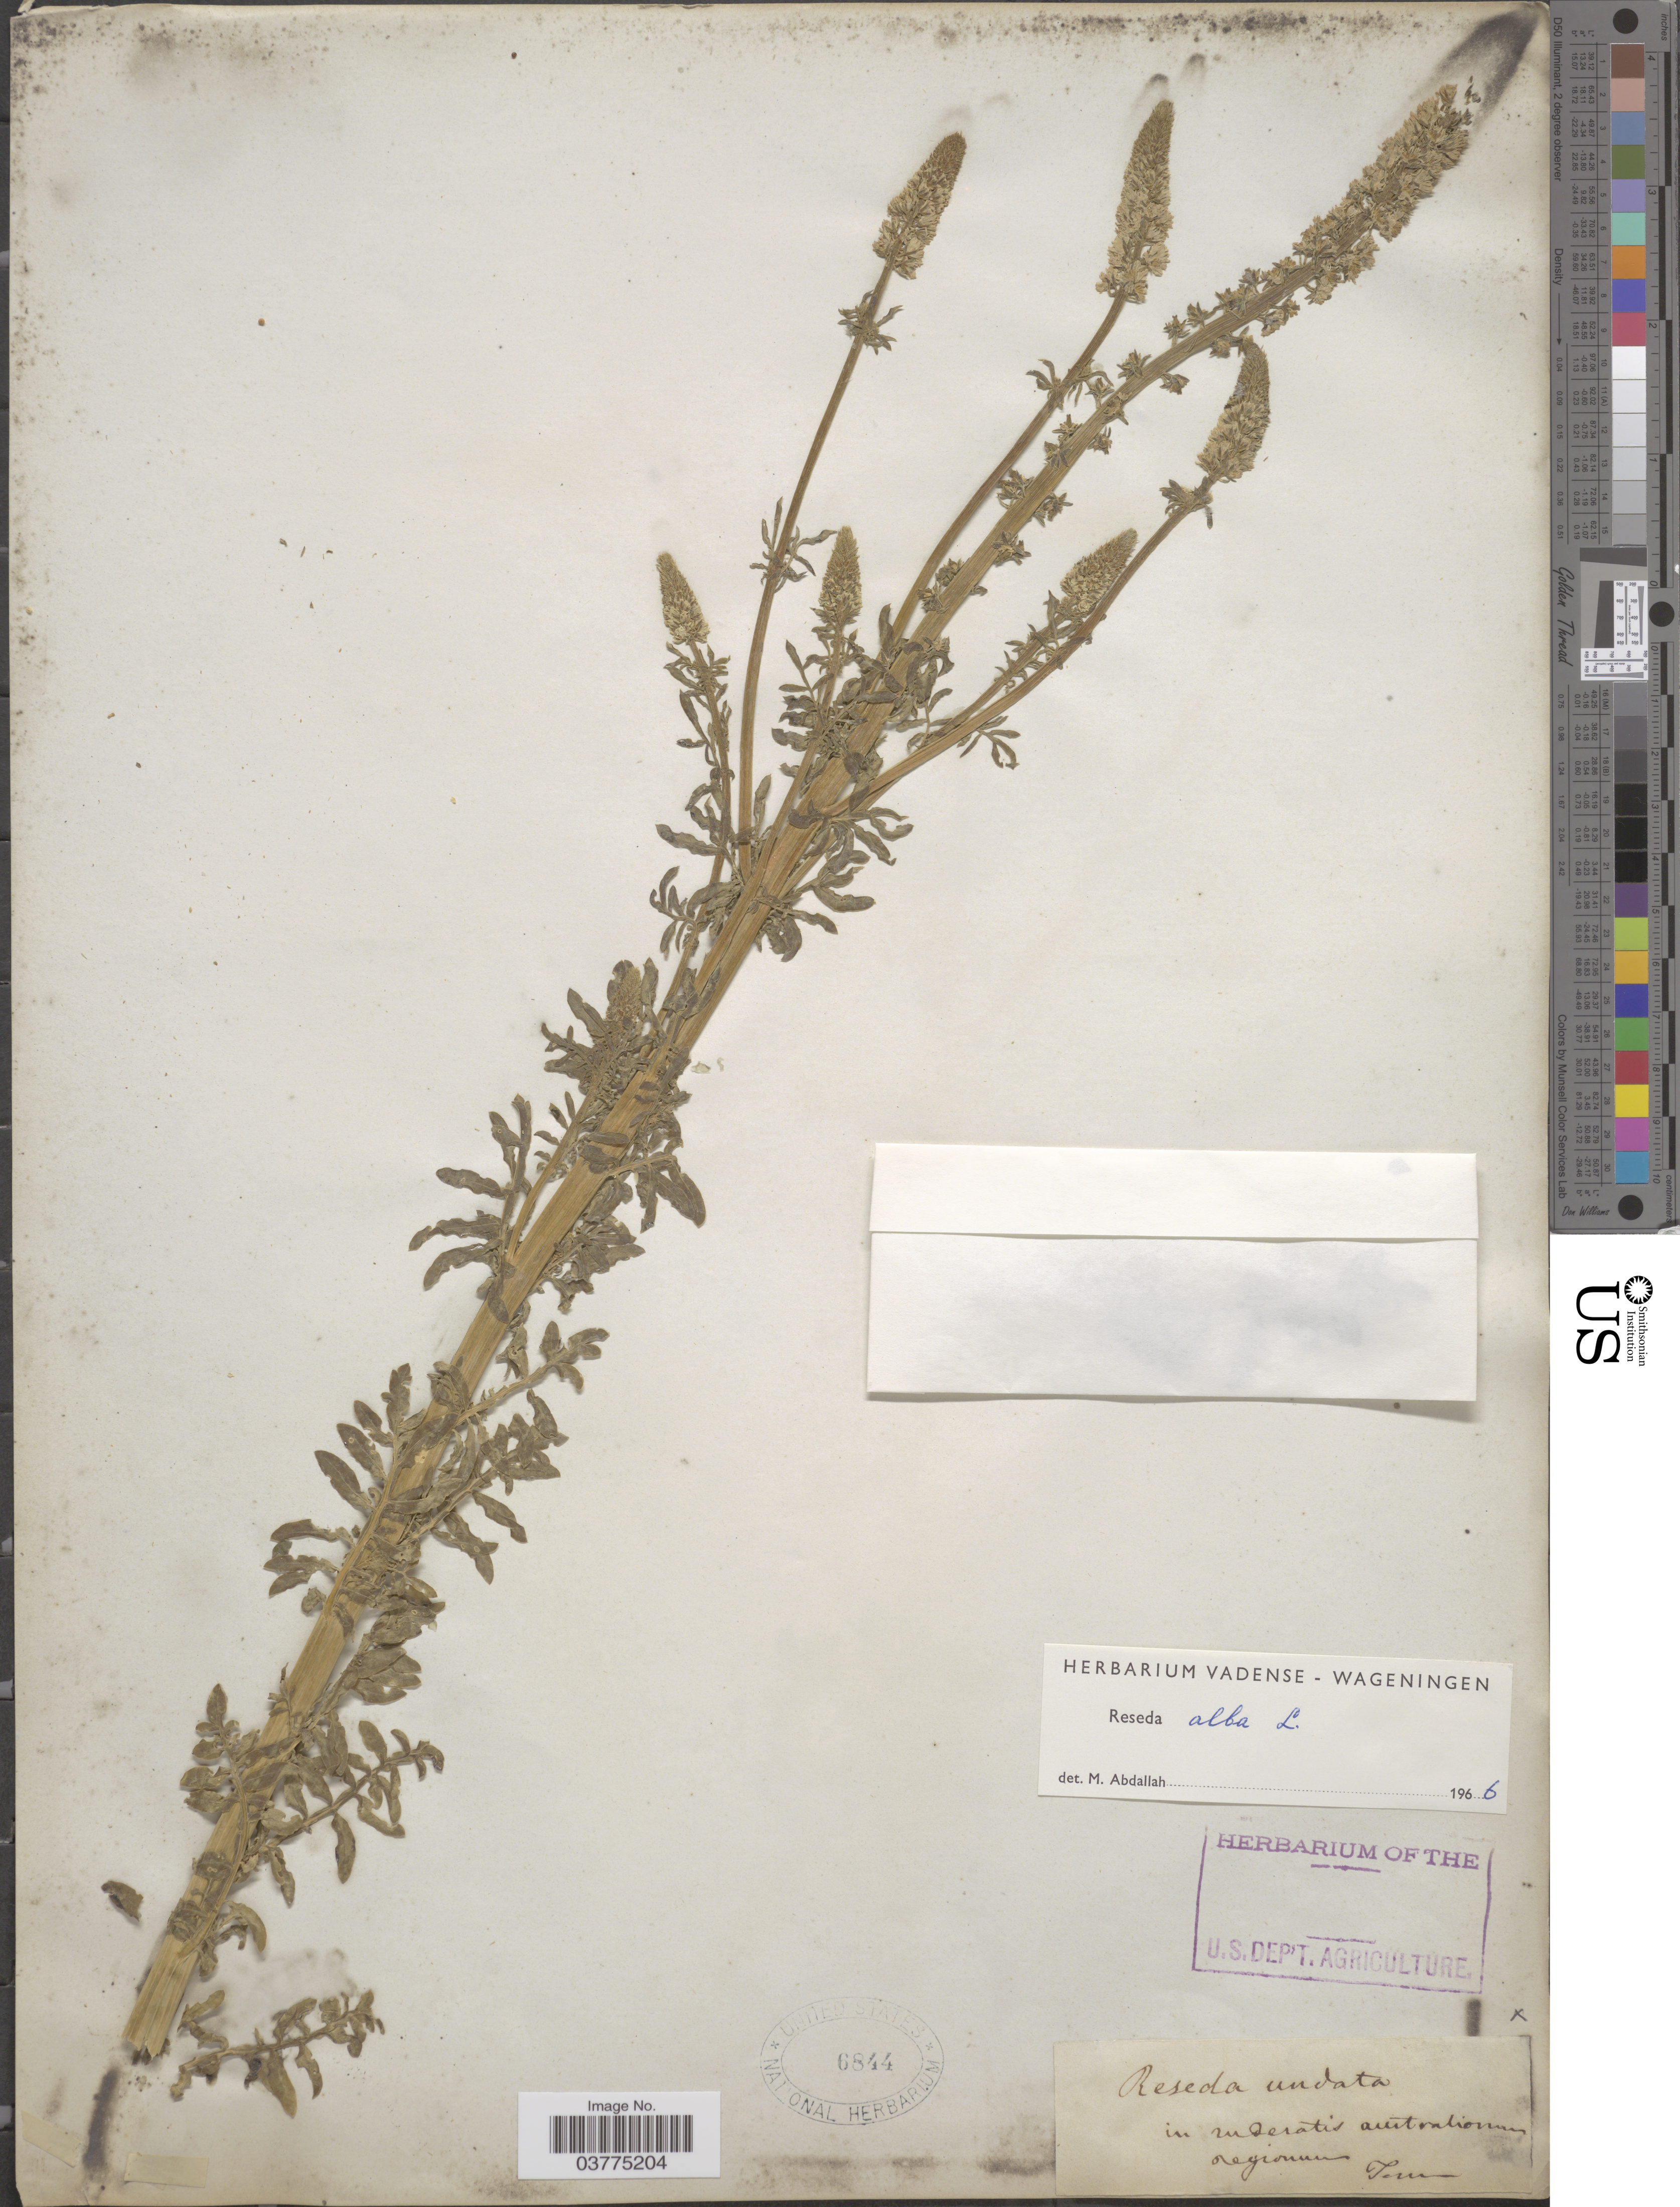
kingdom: Plantae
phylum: Tracheophyta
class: Magnoliopsida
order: Brassicales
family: Resedaceae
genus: Reseda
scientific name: Reseda alba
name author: L.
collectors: Tomm.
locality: In ruderatis australionum regionum. [Probably European locality rather than Australia]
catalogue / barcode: US 6844